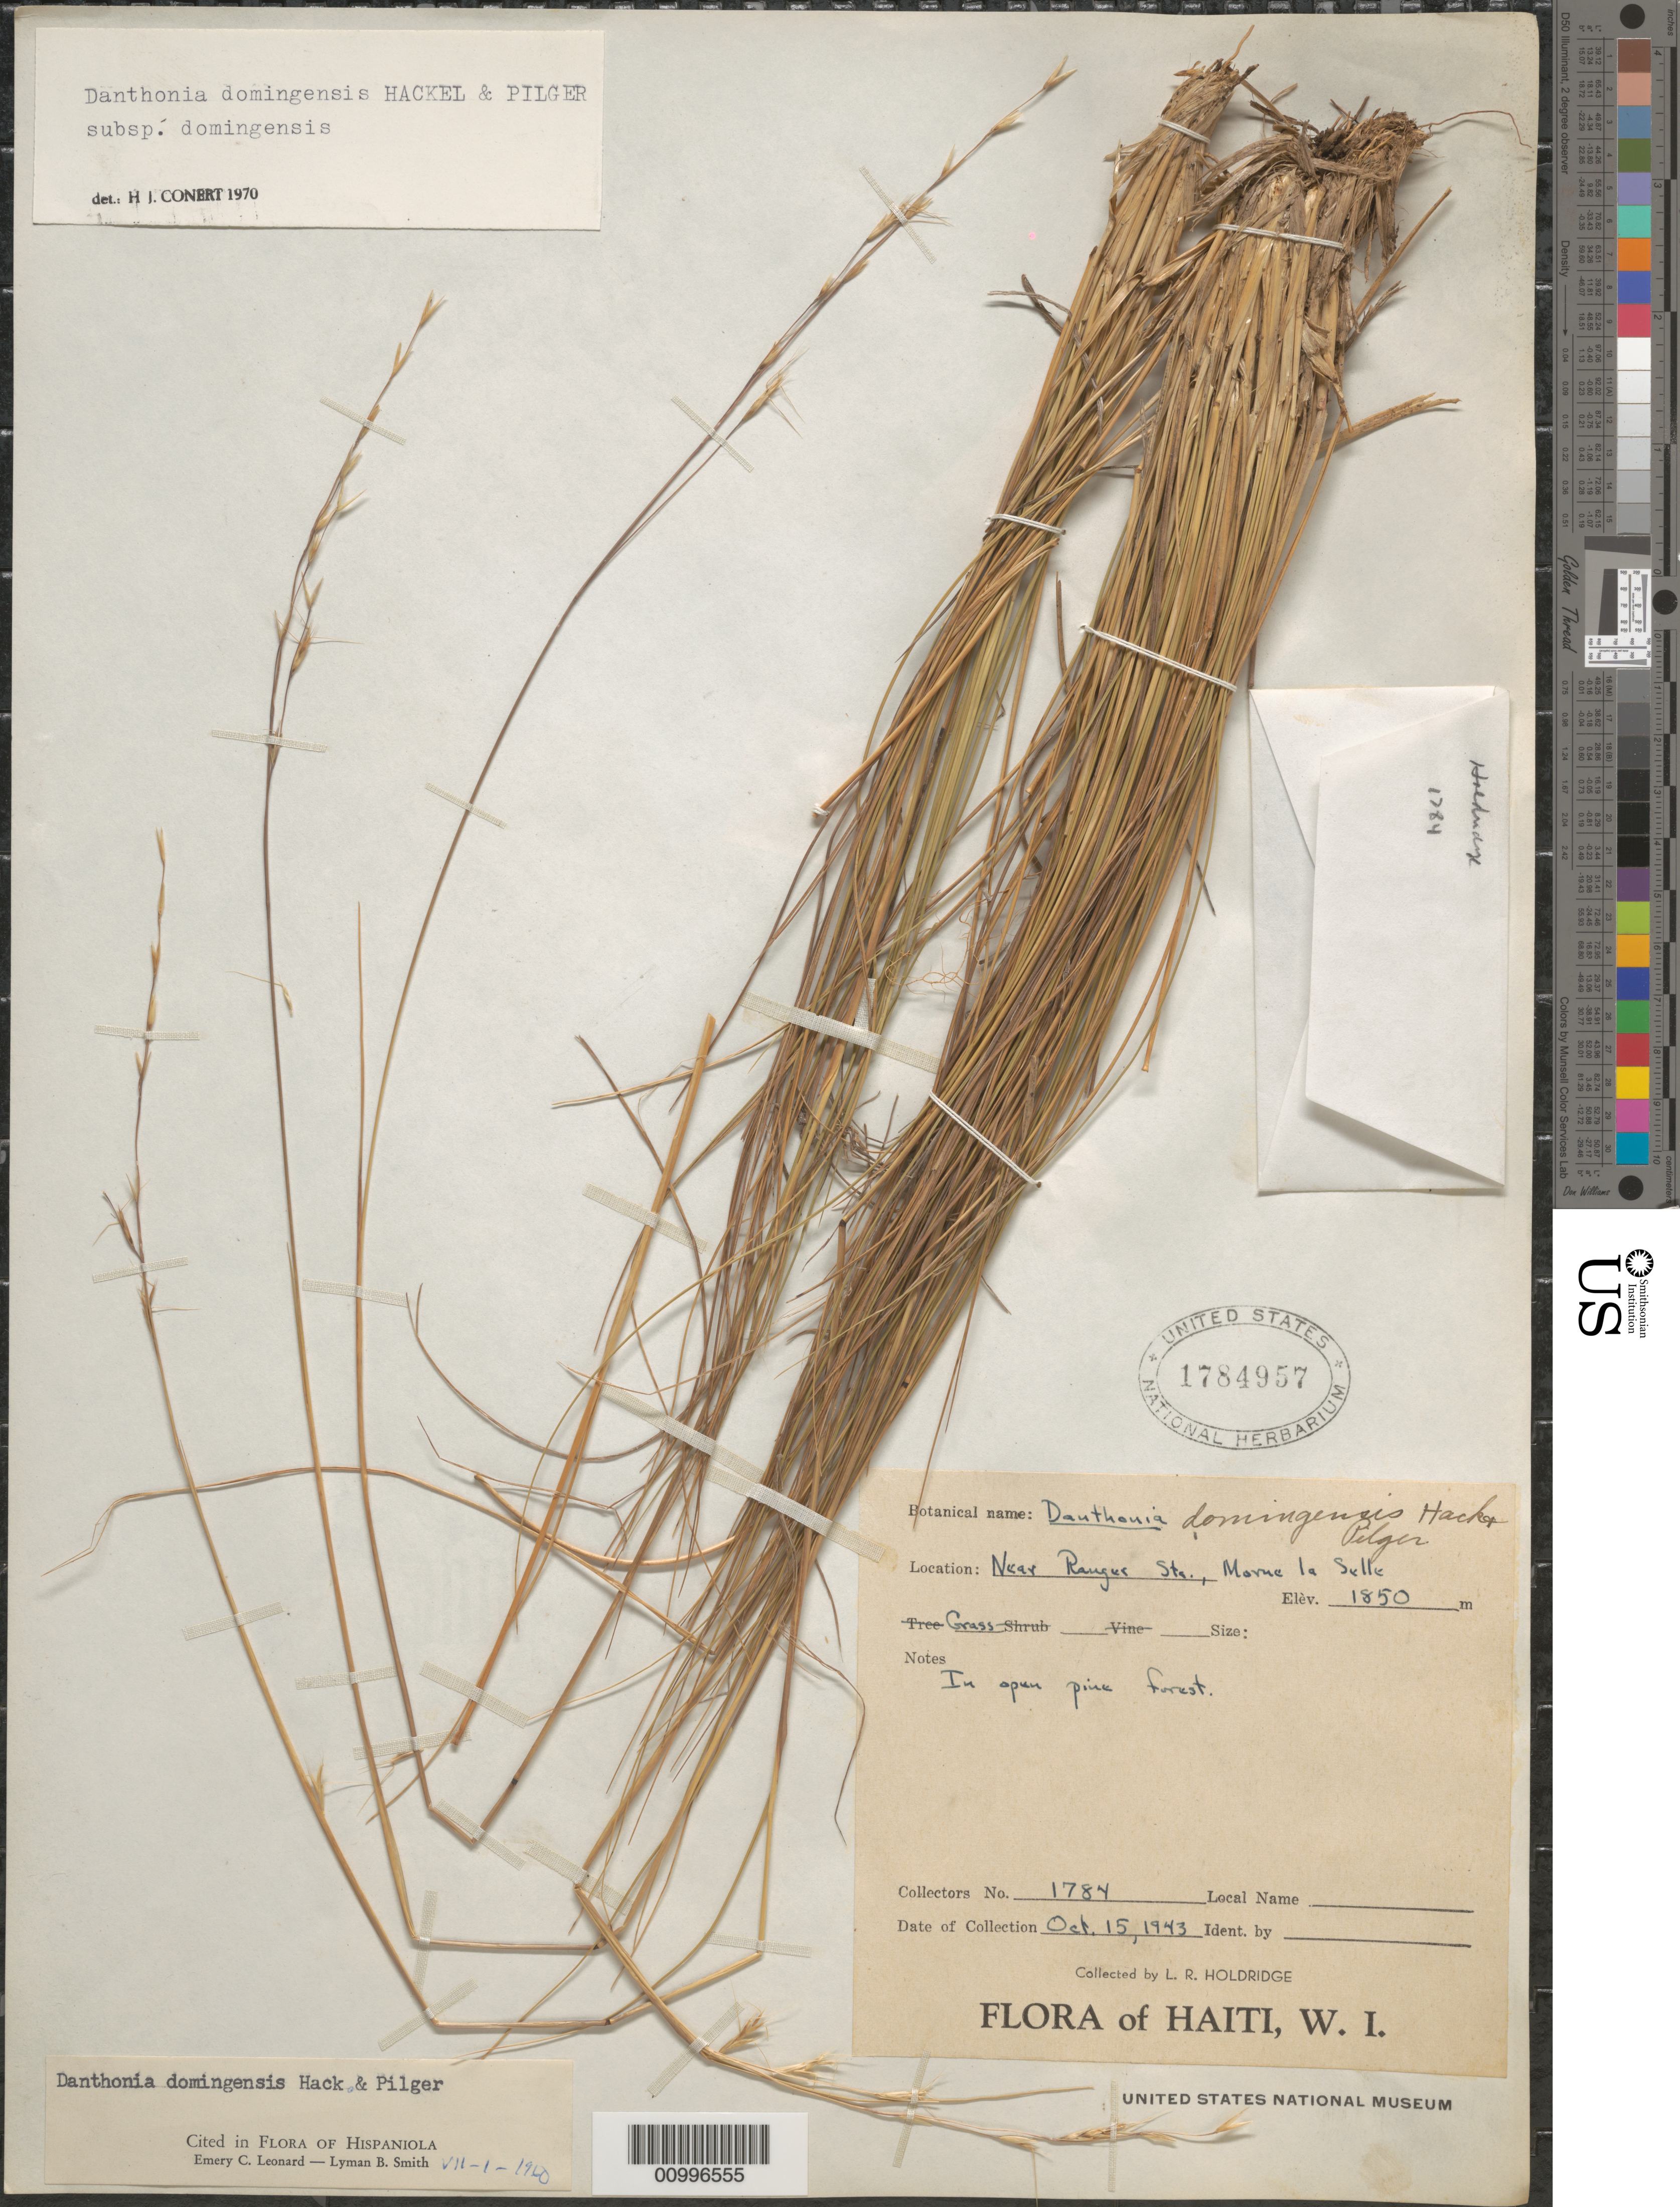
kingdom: Plantae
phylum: Tracheophyta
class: Liliopsida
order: Poales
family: Poaceae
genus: Danthonia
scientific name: Danthonia domingensis subsp. domingensis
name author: Hack. & Pilg.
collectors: L. Holdridge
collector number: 1784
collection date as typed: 15 Oct 1943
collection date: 1943-10-15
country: Haiti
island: Hispaniola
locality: Morne la Selle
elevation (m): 1850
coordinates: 0 N, 0 E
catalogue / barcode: US 1784957